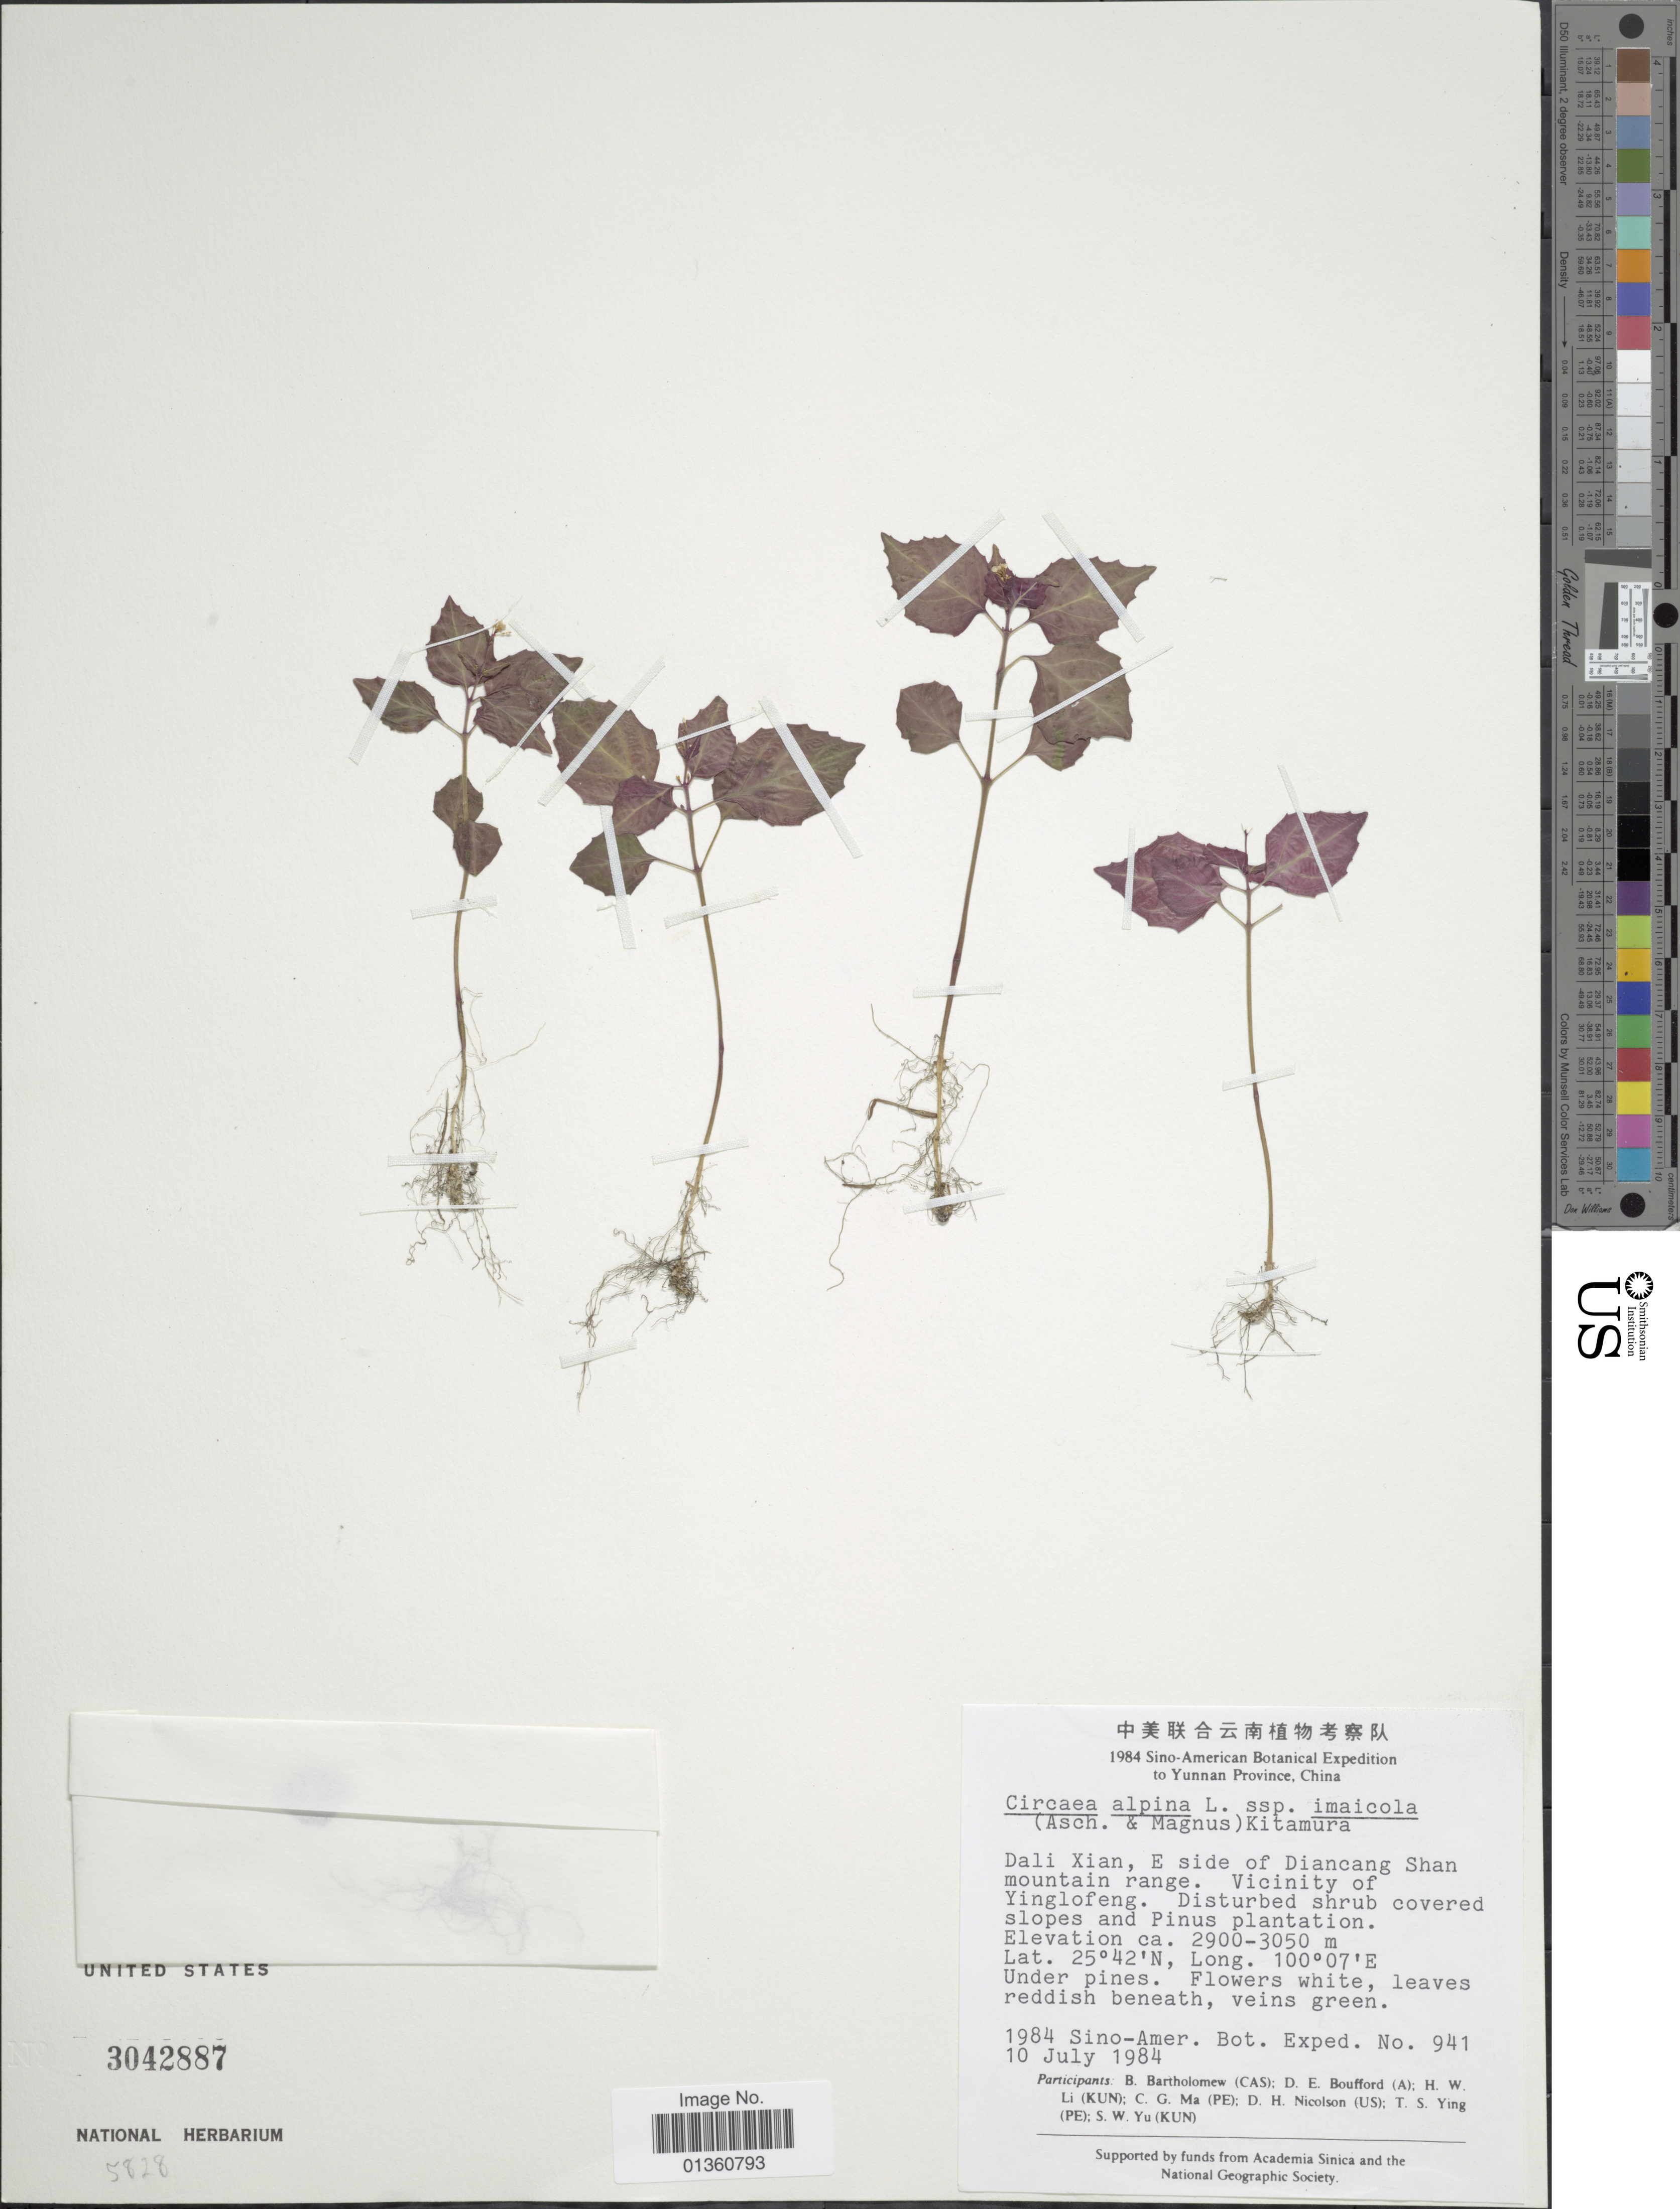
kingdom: Plantae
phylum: Tracheophyta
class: Magnoliopsida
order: Myrtales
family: Onagraceae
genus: Circaea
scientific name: Circaea alpina subsp. imaicola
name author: (Asch. & Magnus) Kitam.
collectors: Sino-Amer. Bot. Exped. 1984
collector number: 941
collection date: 1984-07-10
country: China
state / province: Yunnan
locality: Dali Xian, E side of Diancang Shan mountain range. Vicinity of Yinglofeng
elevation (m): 2900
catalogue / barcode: US 3042887